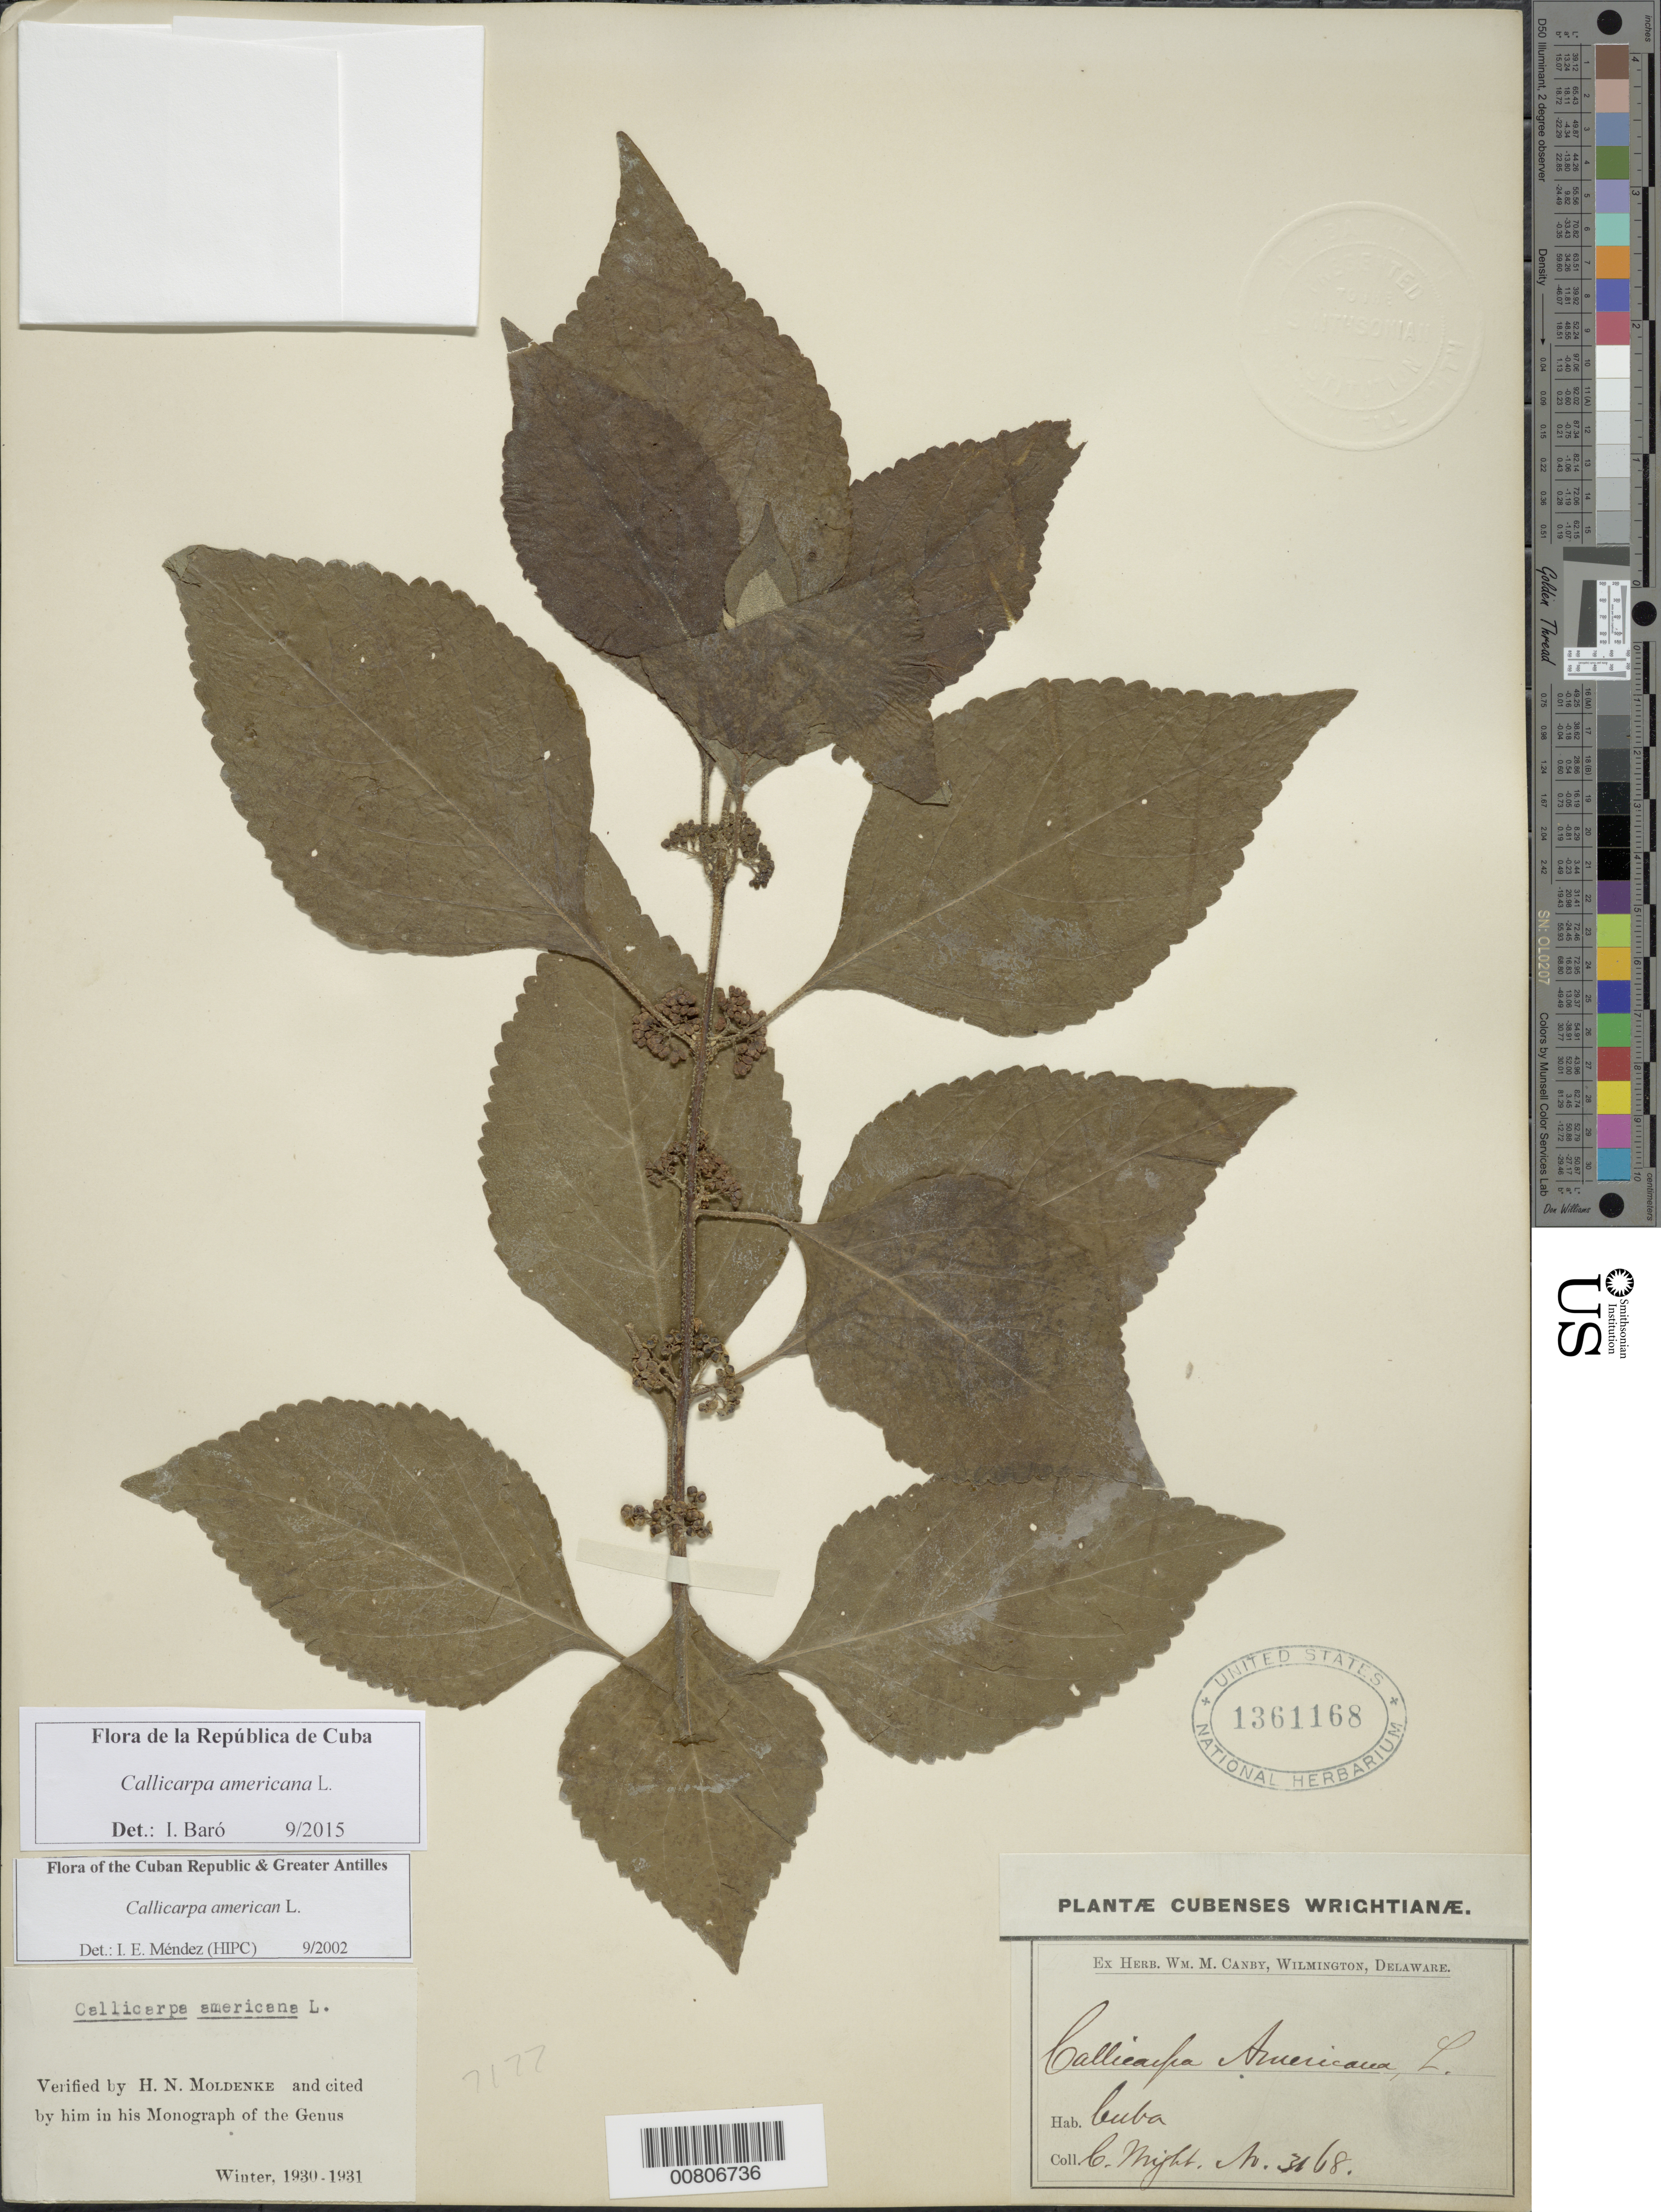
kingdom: Plantae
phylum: Tracheophyta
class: Magnoliopsida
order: Lamiales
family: Lamiaceae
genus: Callicarpa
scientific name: Callicarpa americana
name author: L.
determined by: Baró Oliedo, I.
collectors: C. Wright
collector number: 3168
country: Cuba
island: Cuba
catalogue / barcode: US 1361168